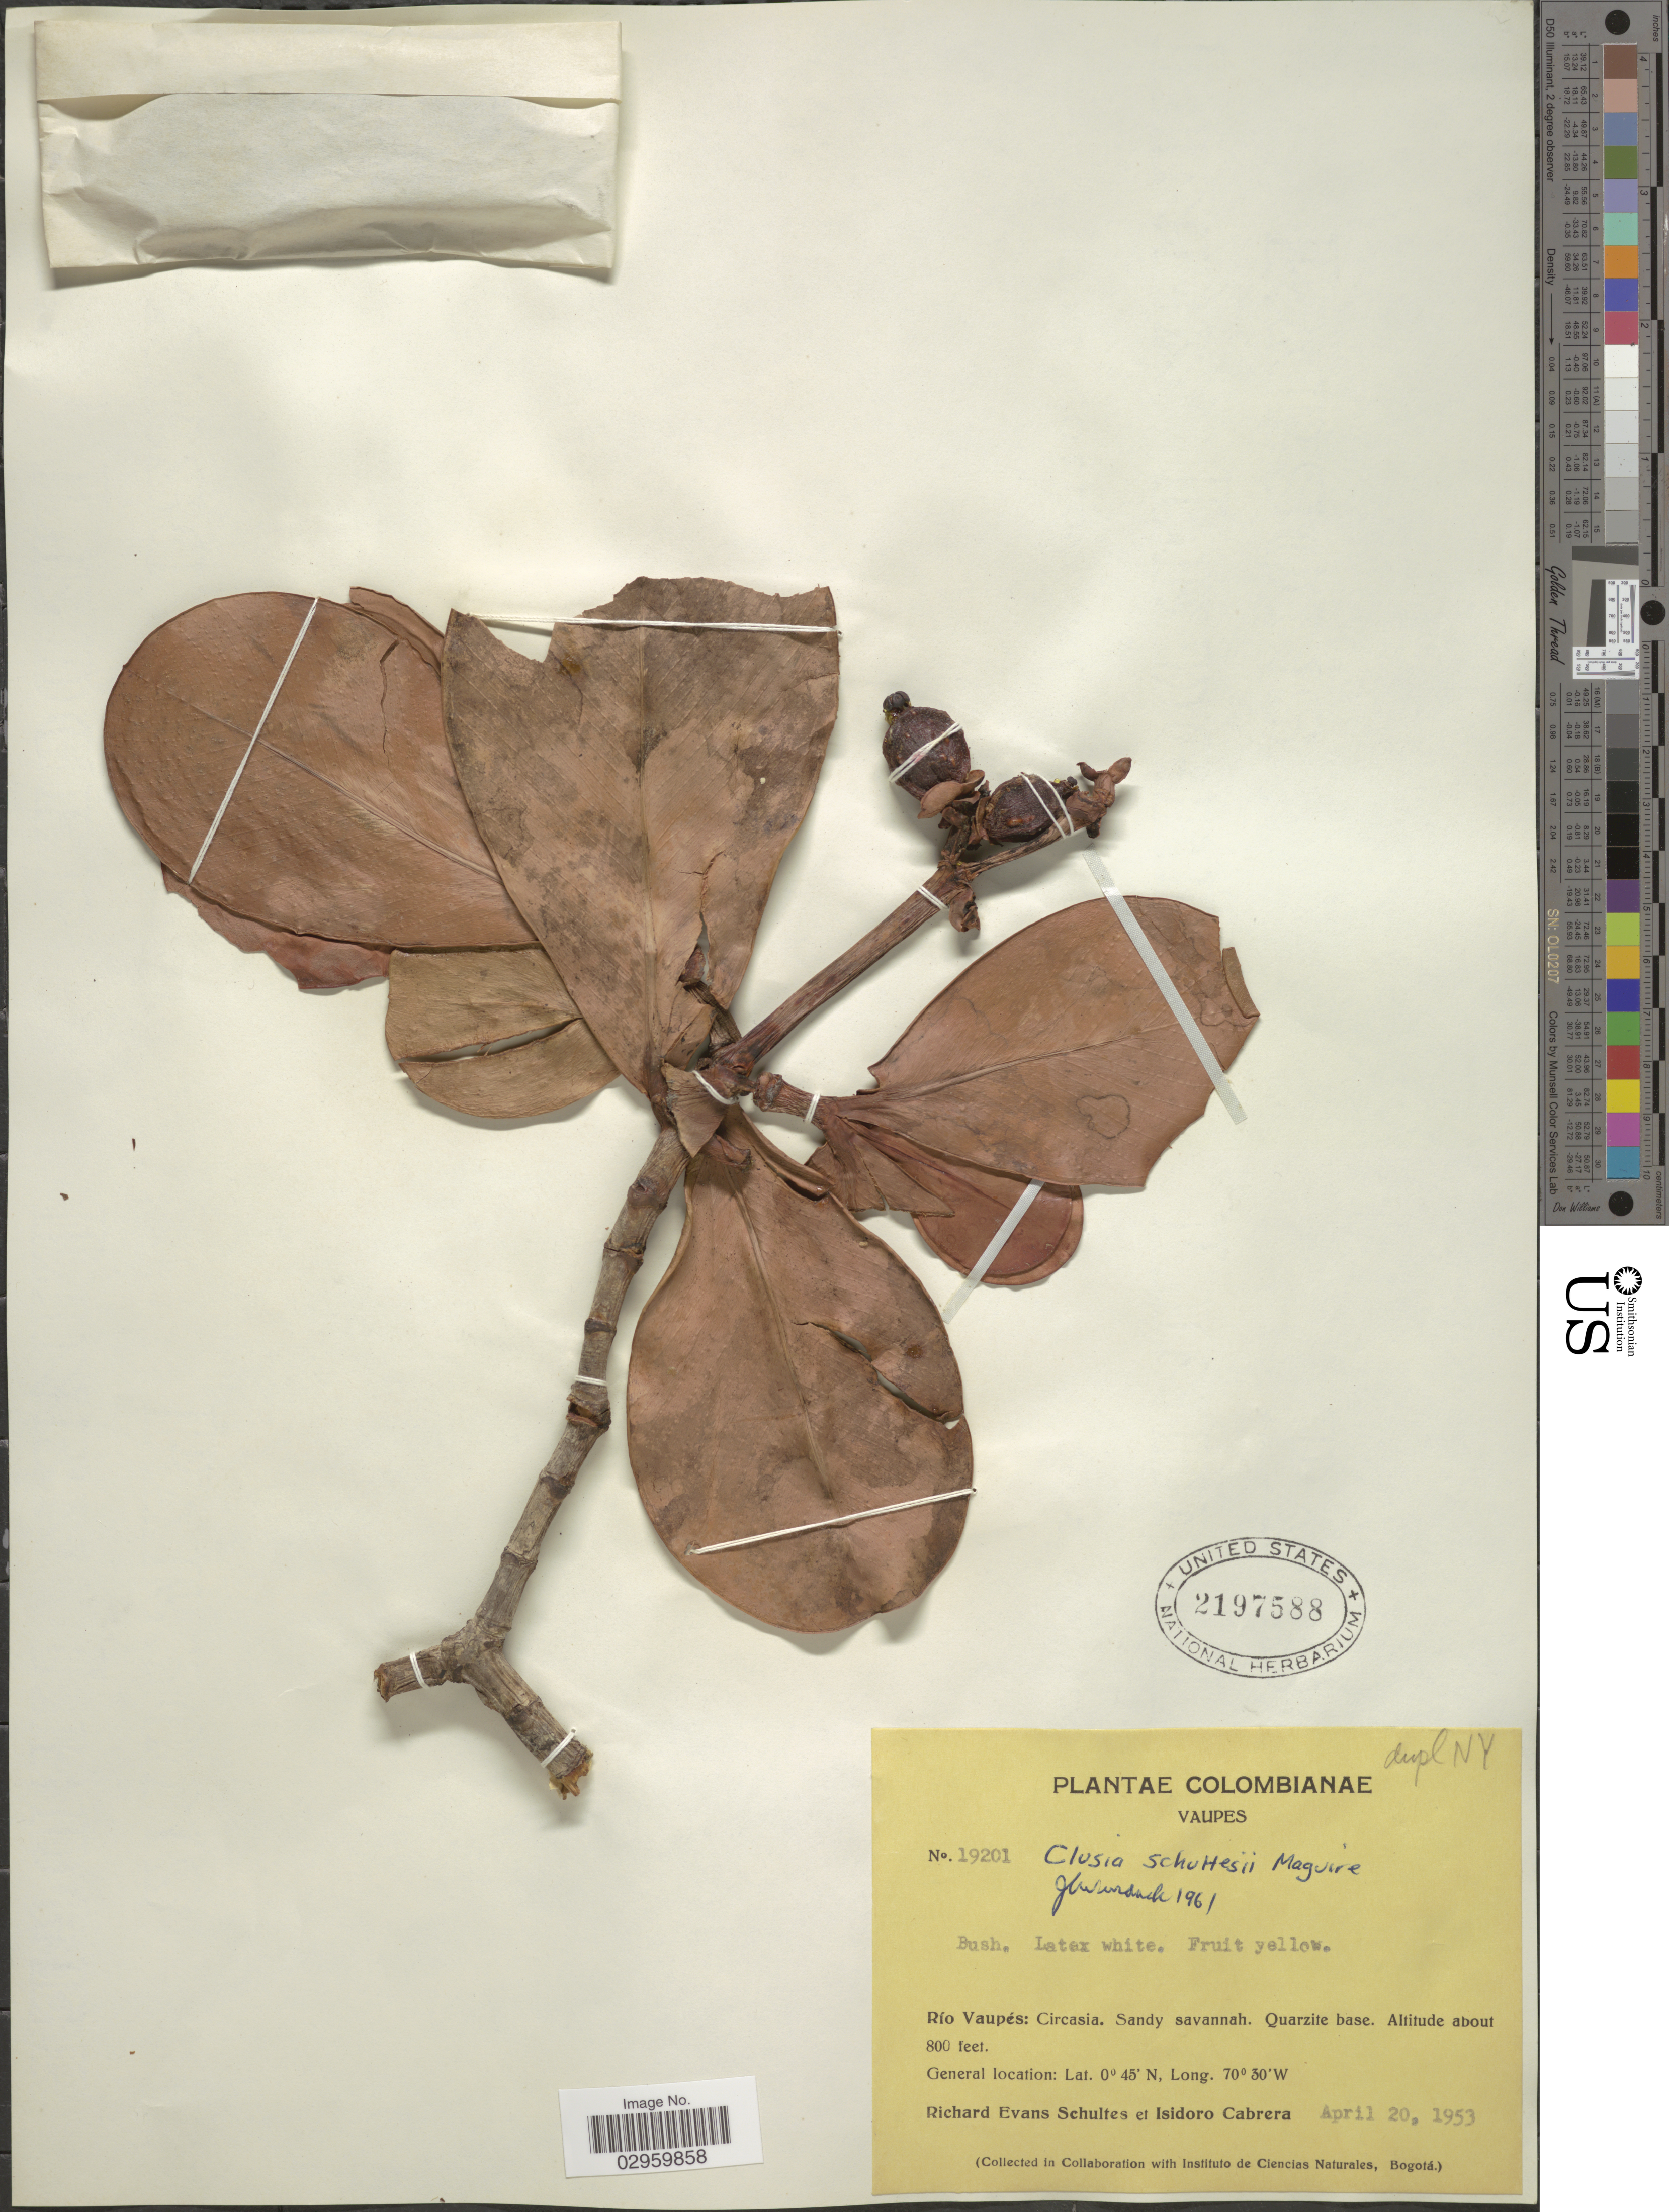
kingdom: Plantae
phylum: Tracheophyta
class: Magnoliopsida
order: Malpighiales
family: Clusiaceae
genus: Clusia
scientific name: Clusia schultesii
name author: Maguire in R.E. Schult.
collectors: R. E. Schultes & I. Cabrera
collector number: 19201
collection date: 1953-04-20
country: Colombia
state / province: Vaupés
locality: Río Vaupés: Circasia. Sandy savannah. Quarzite base.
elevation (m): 244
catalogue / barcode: US 2197588